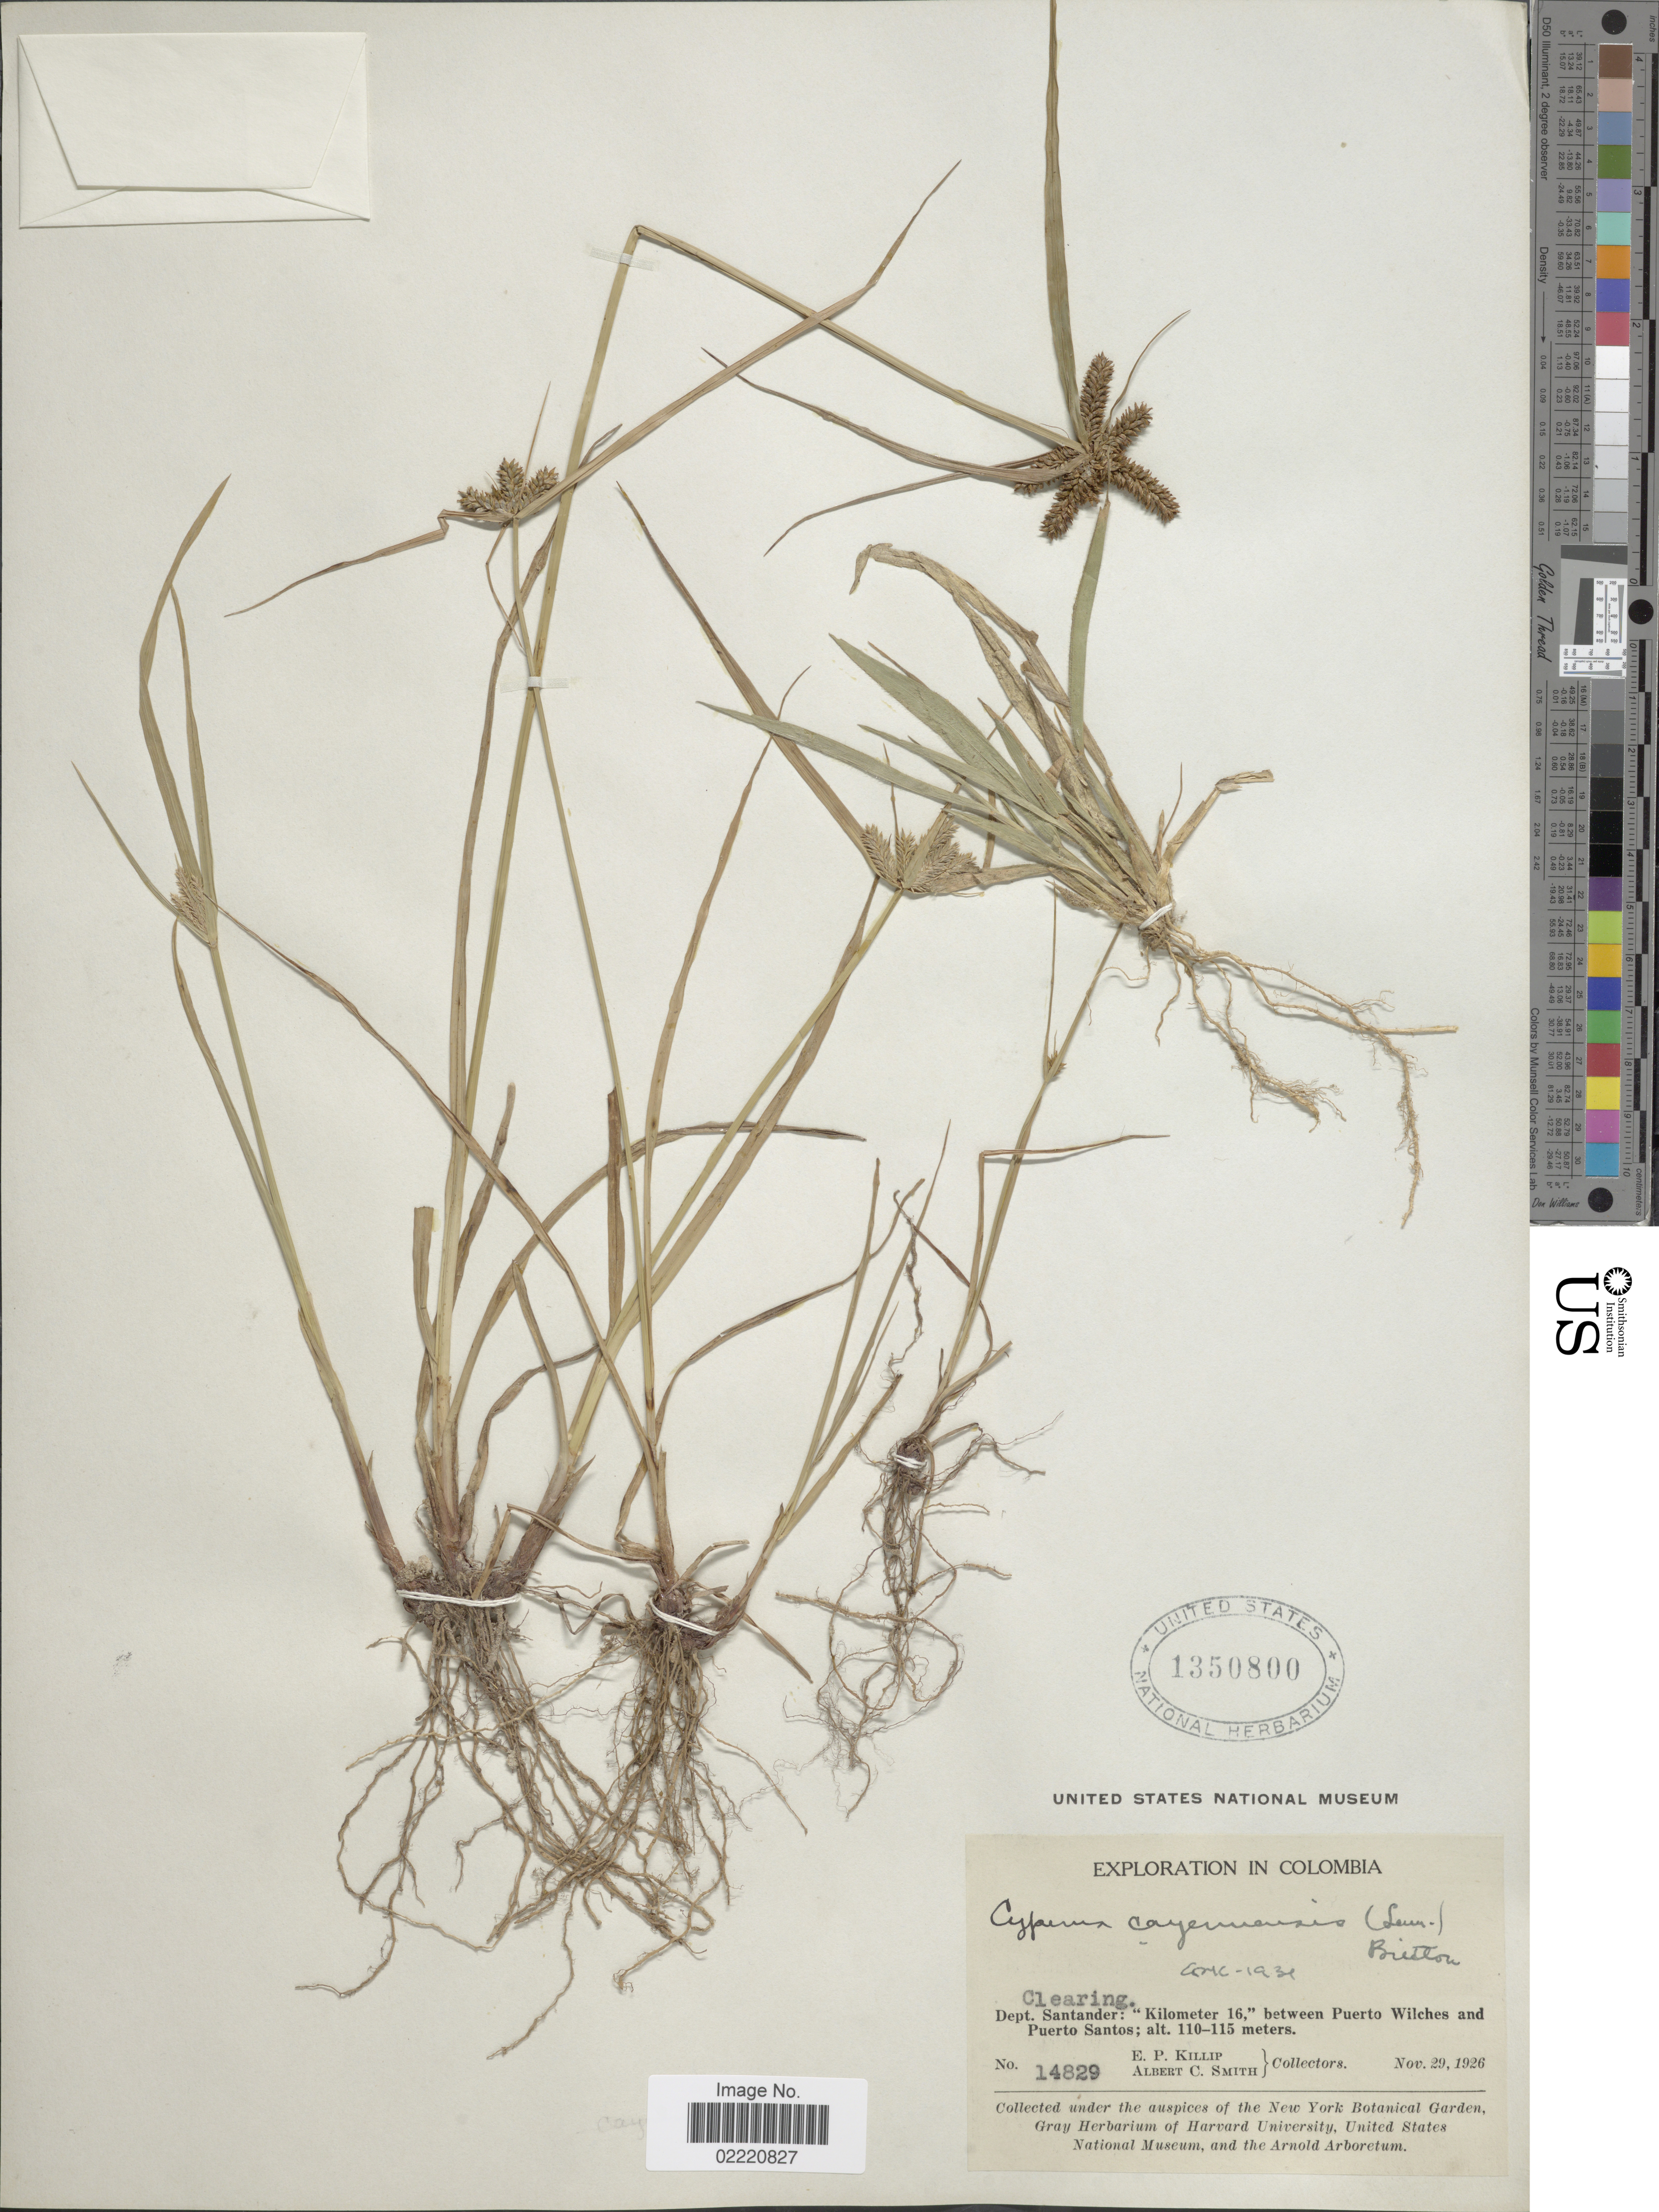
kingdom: Plantae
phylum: Tracheophyta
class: Liliopsida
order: Poales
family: Cyperaceae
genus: Cyperus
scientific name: Cyperus aggregatus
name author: (Willd.) Endl.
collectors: E. P. Killip & A. C. Smith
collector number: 14829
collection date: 1926-11-29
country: Colombia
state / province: Santander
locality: Dept. Santander: Kilometer 16 between Puerto Wilches and Puerto Santos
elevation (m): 110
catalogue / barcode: US 1350800